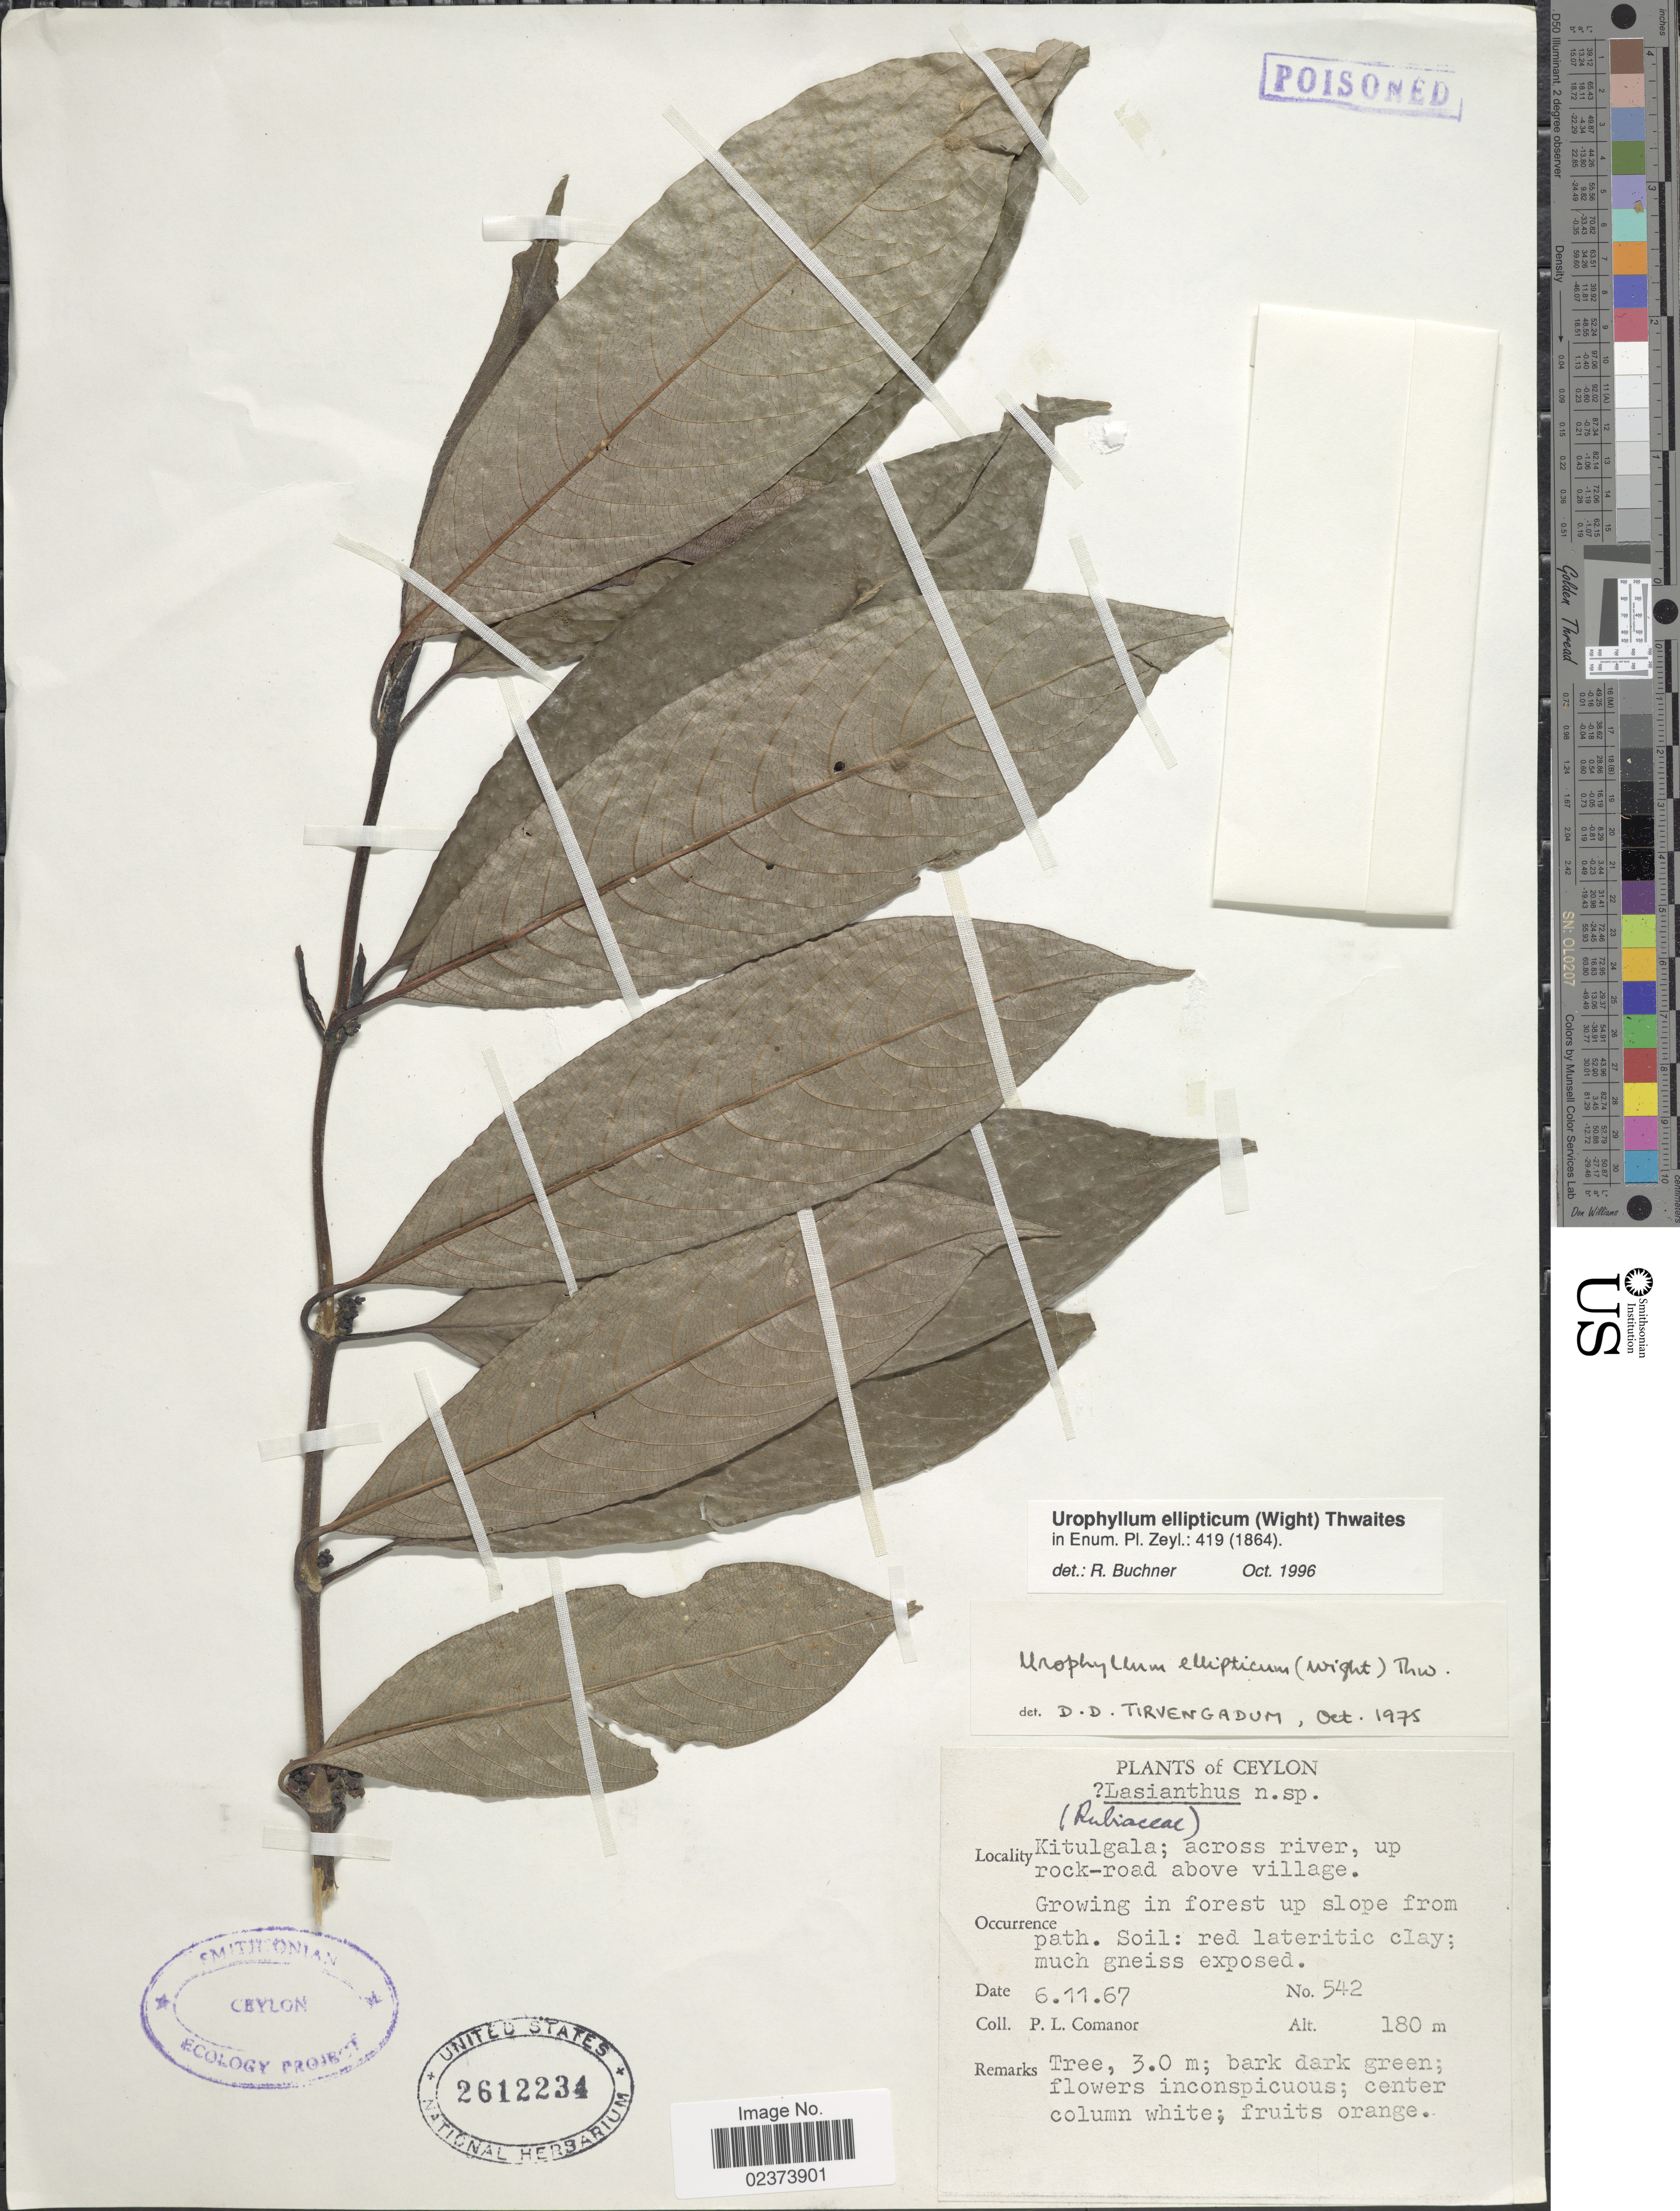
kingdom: Plantae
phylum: Tracheophyta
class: Magnoliopsida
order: Gentianales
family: Rubiaceae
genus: Urophyllum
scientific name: Urophyllum ellipticum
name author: (Wight) Thwaites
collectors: P. Comanor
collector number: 542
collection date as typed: Transcribed d/m/y: 6/11/67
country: Sri Lanka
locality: Ceylon, Kitulgala: across river, up rock-road above village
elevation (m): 180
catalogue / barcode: US 2612234